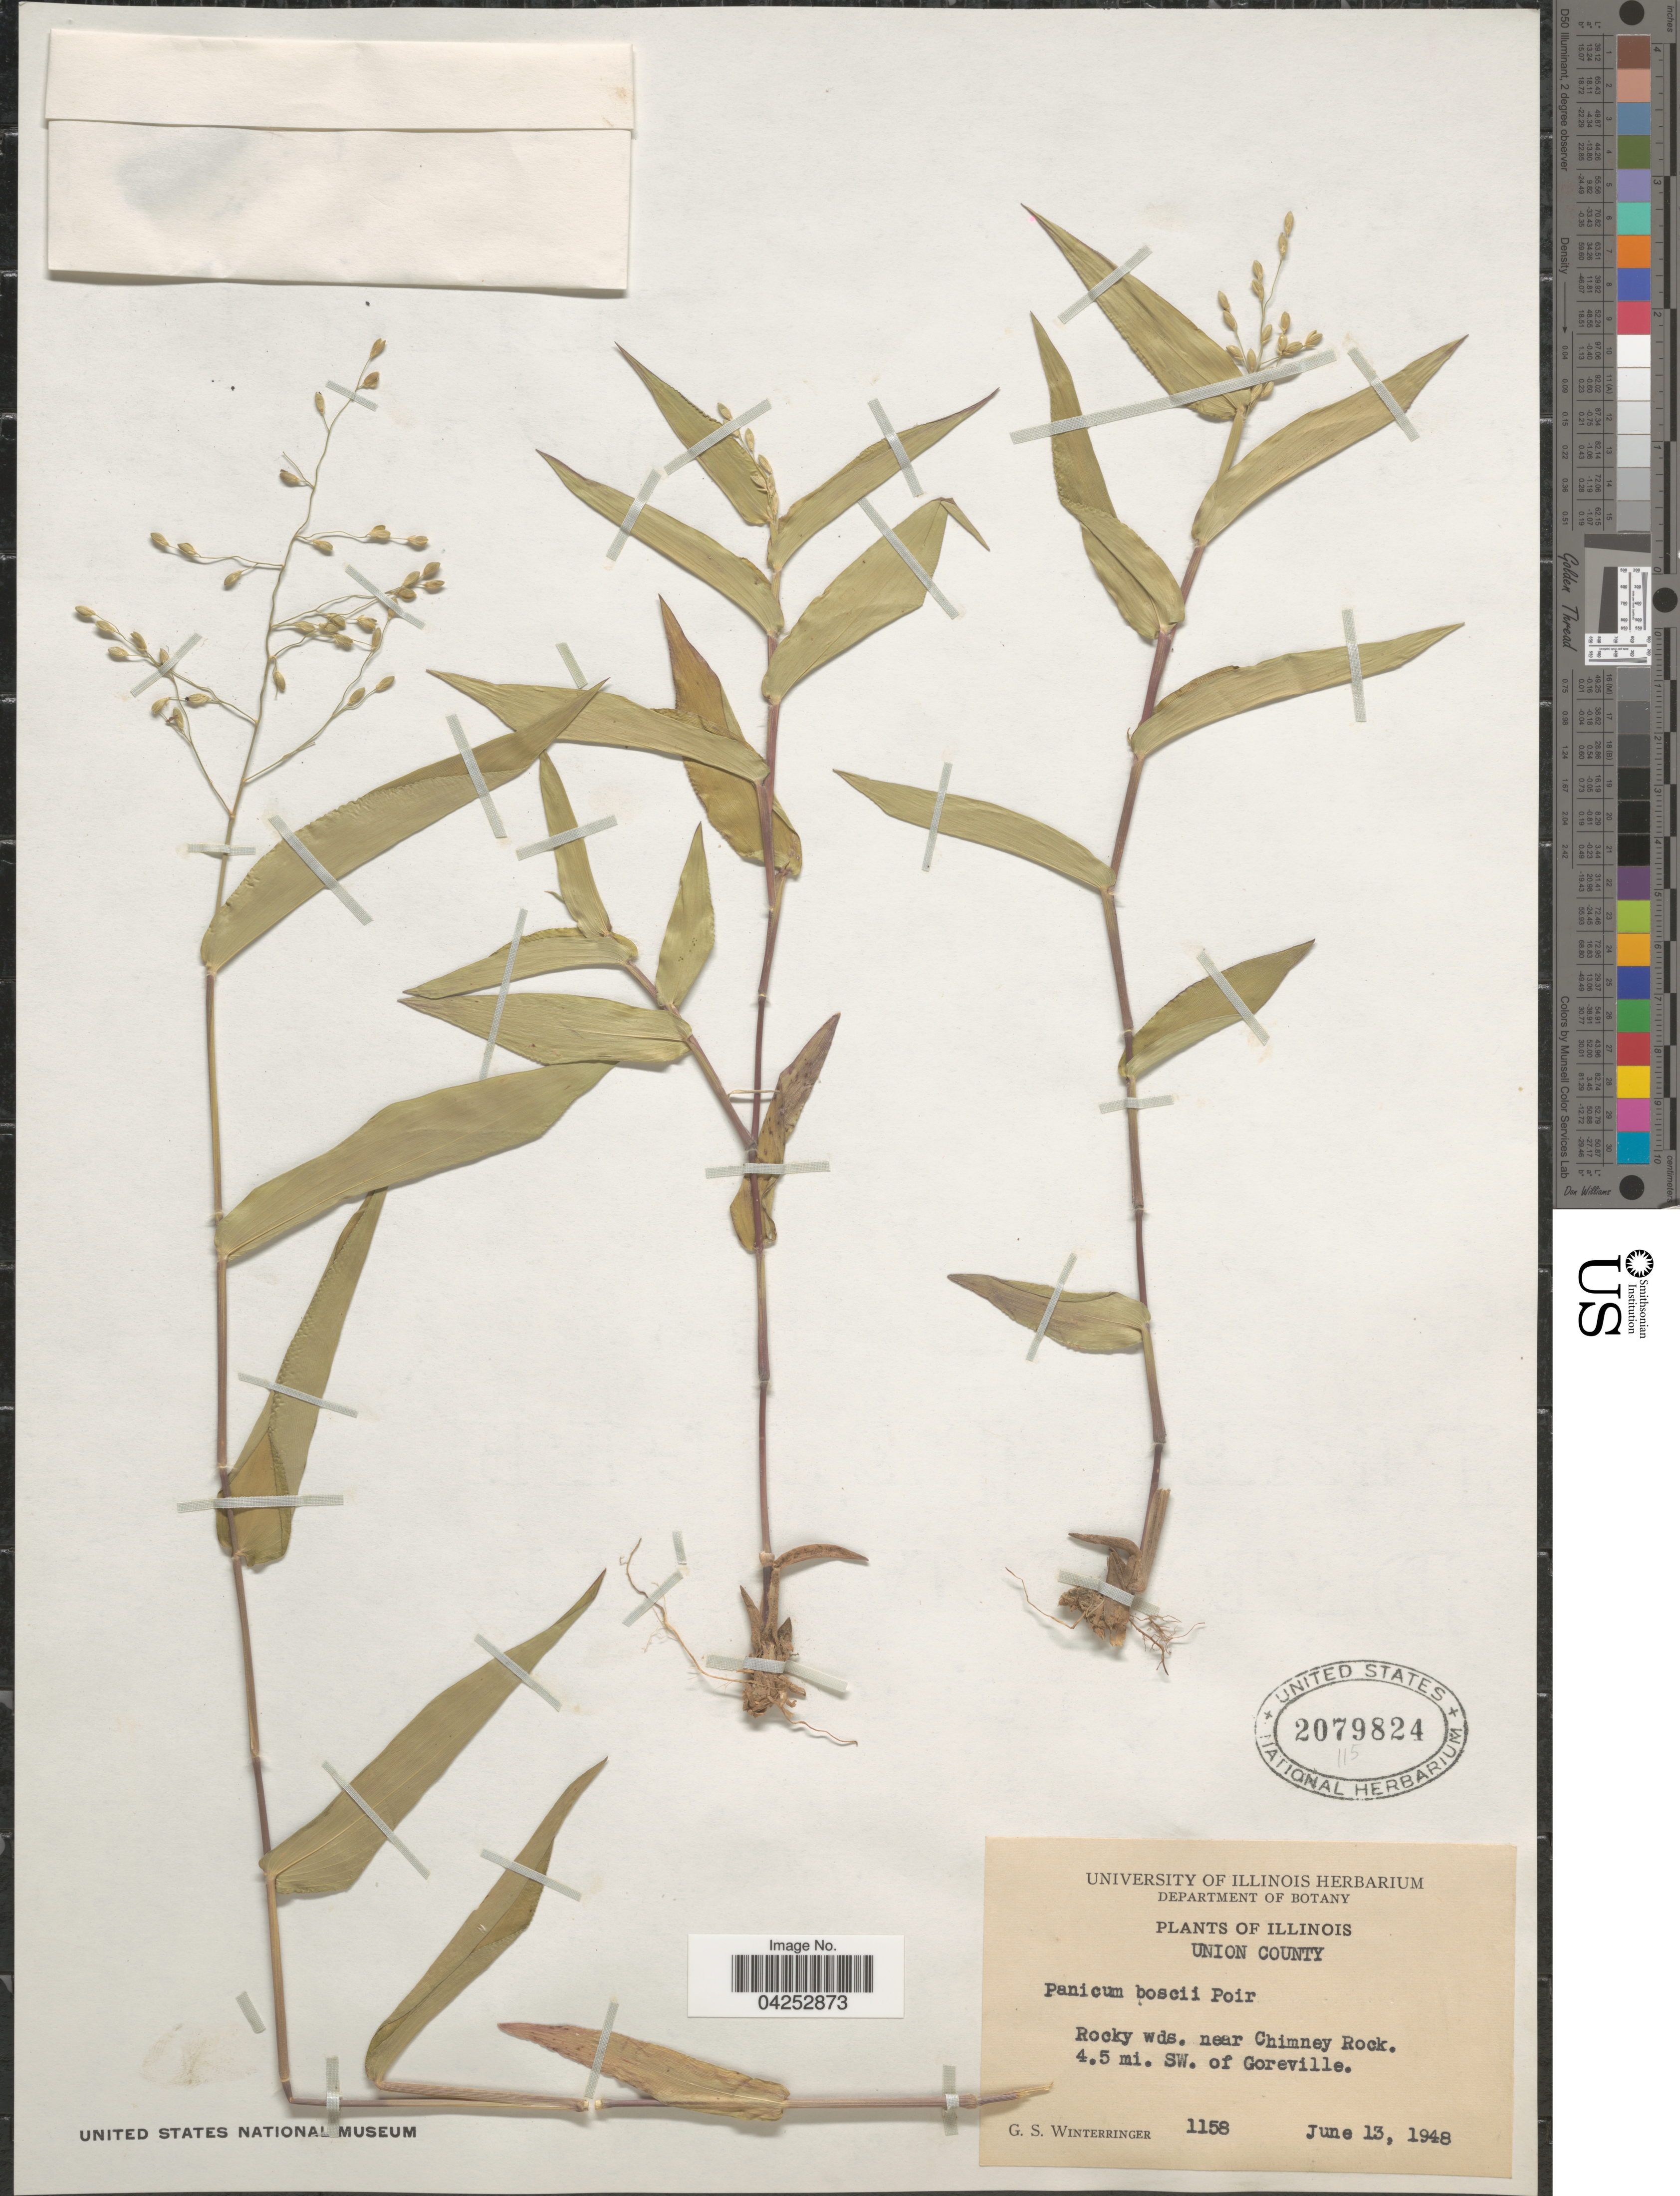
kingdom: Plantae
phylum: Tracheophyta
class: Liliopsida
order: Poales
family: Poaceae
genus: Dichanthelium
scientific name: Dichanthelium boscii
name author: (Poir.) Gould & C.A. Clark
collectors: G. Winterringer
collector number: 1158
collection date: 1948-06-13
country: United States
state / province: Illinois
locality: Union County. Rocky wds. near Chimney Rock. 4.5 mi. SW. of Goreville.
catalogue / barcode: US 2079824